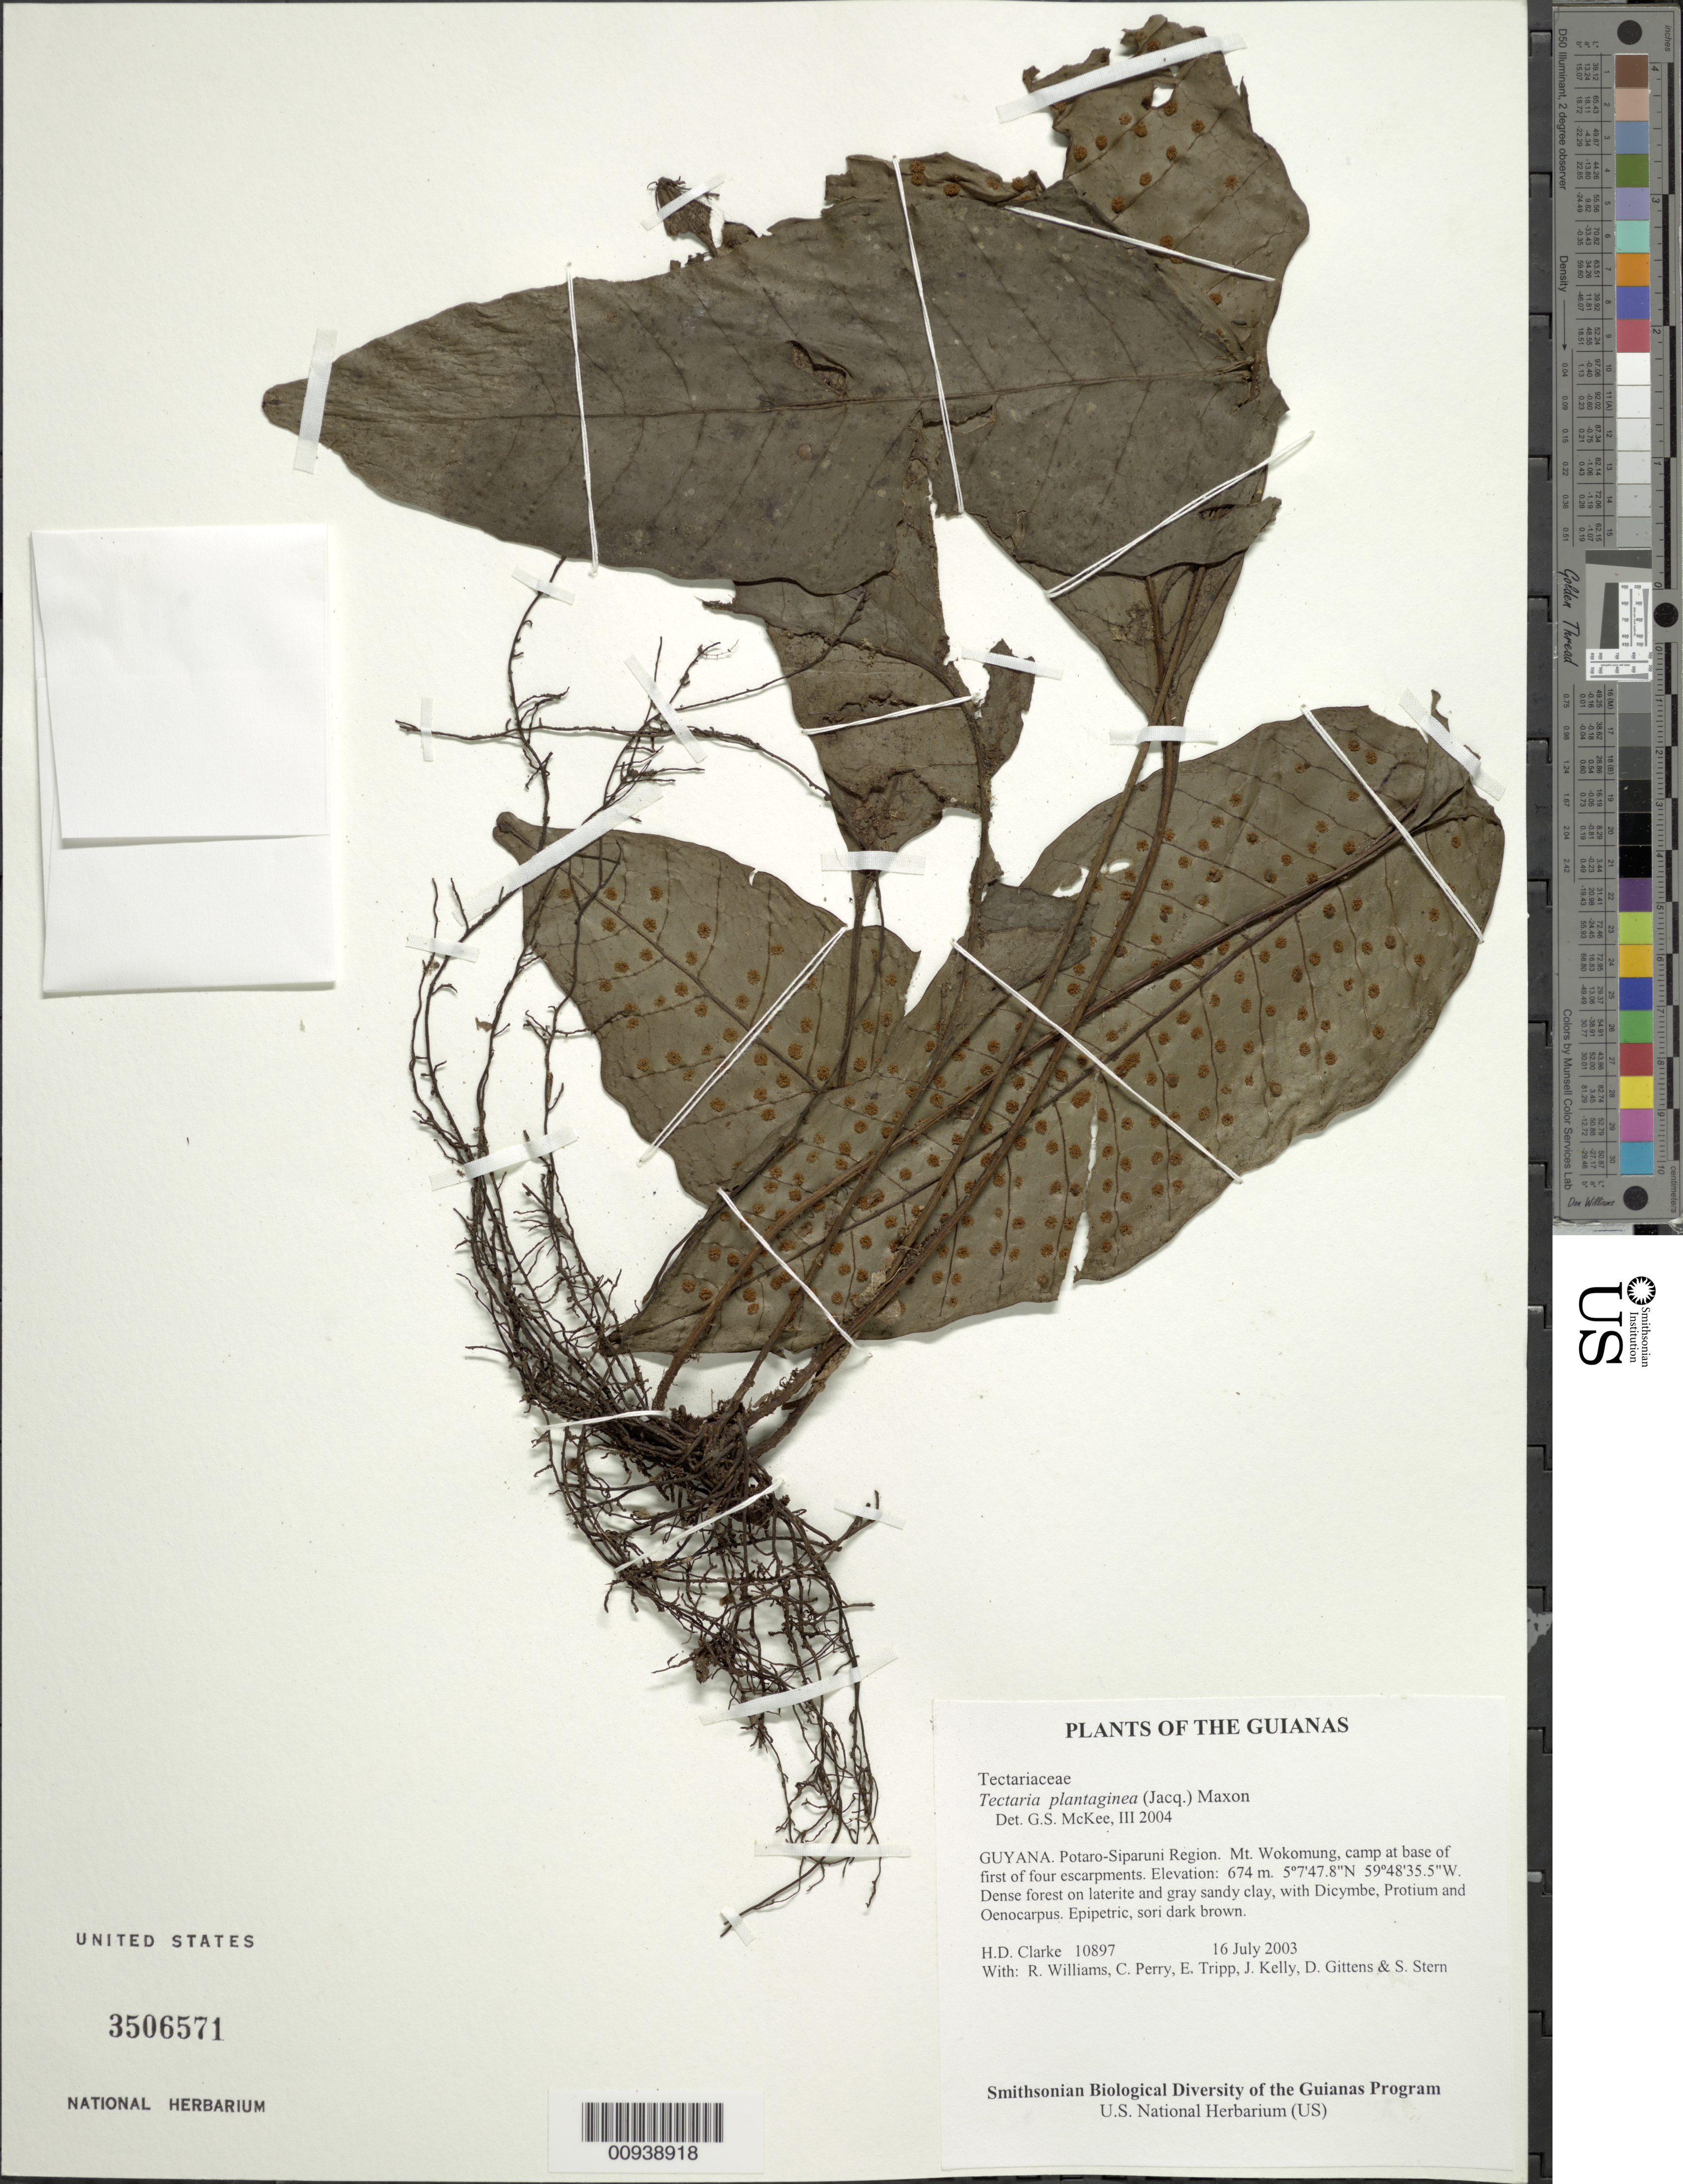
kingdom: Plantae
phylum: Tracheophyta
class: Polypodiopsida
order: Polypodiales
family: Tectariaceae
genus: Tectaria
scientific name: Tectaria plantaginea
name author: (Jacq.) Maxon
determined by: McKee, G. S., (US), NMNH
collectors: H. D. Clarke, R. Williams, C. Perry, E. Tripp, J. Kelly, D. Gittens & S. R. Stern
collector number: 10897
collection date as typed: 16 July 2003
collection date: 2003-07-16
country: Guyana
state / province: Potaro-Siparuni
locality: Mt. Wokomung, camp at base of first of four escarpments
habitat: Dense forest on laterite and gray sandy clay, with Dicymbe, Protium and Oenocarpus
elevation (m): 674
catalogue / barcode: US 3506571